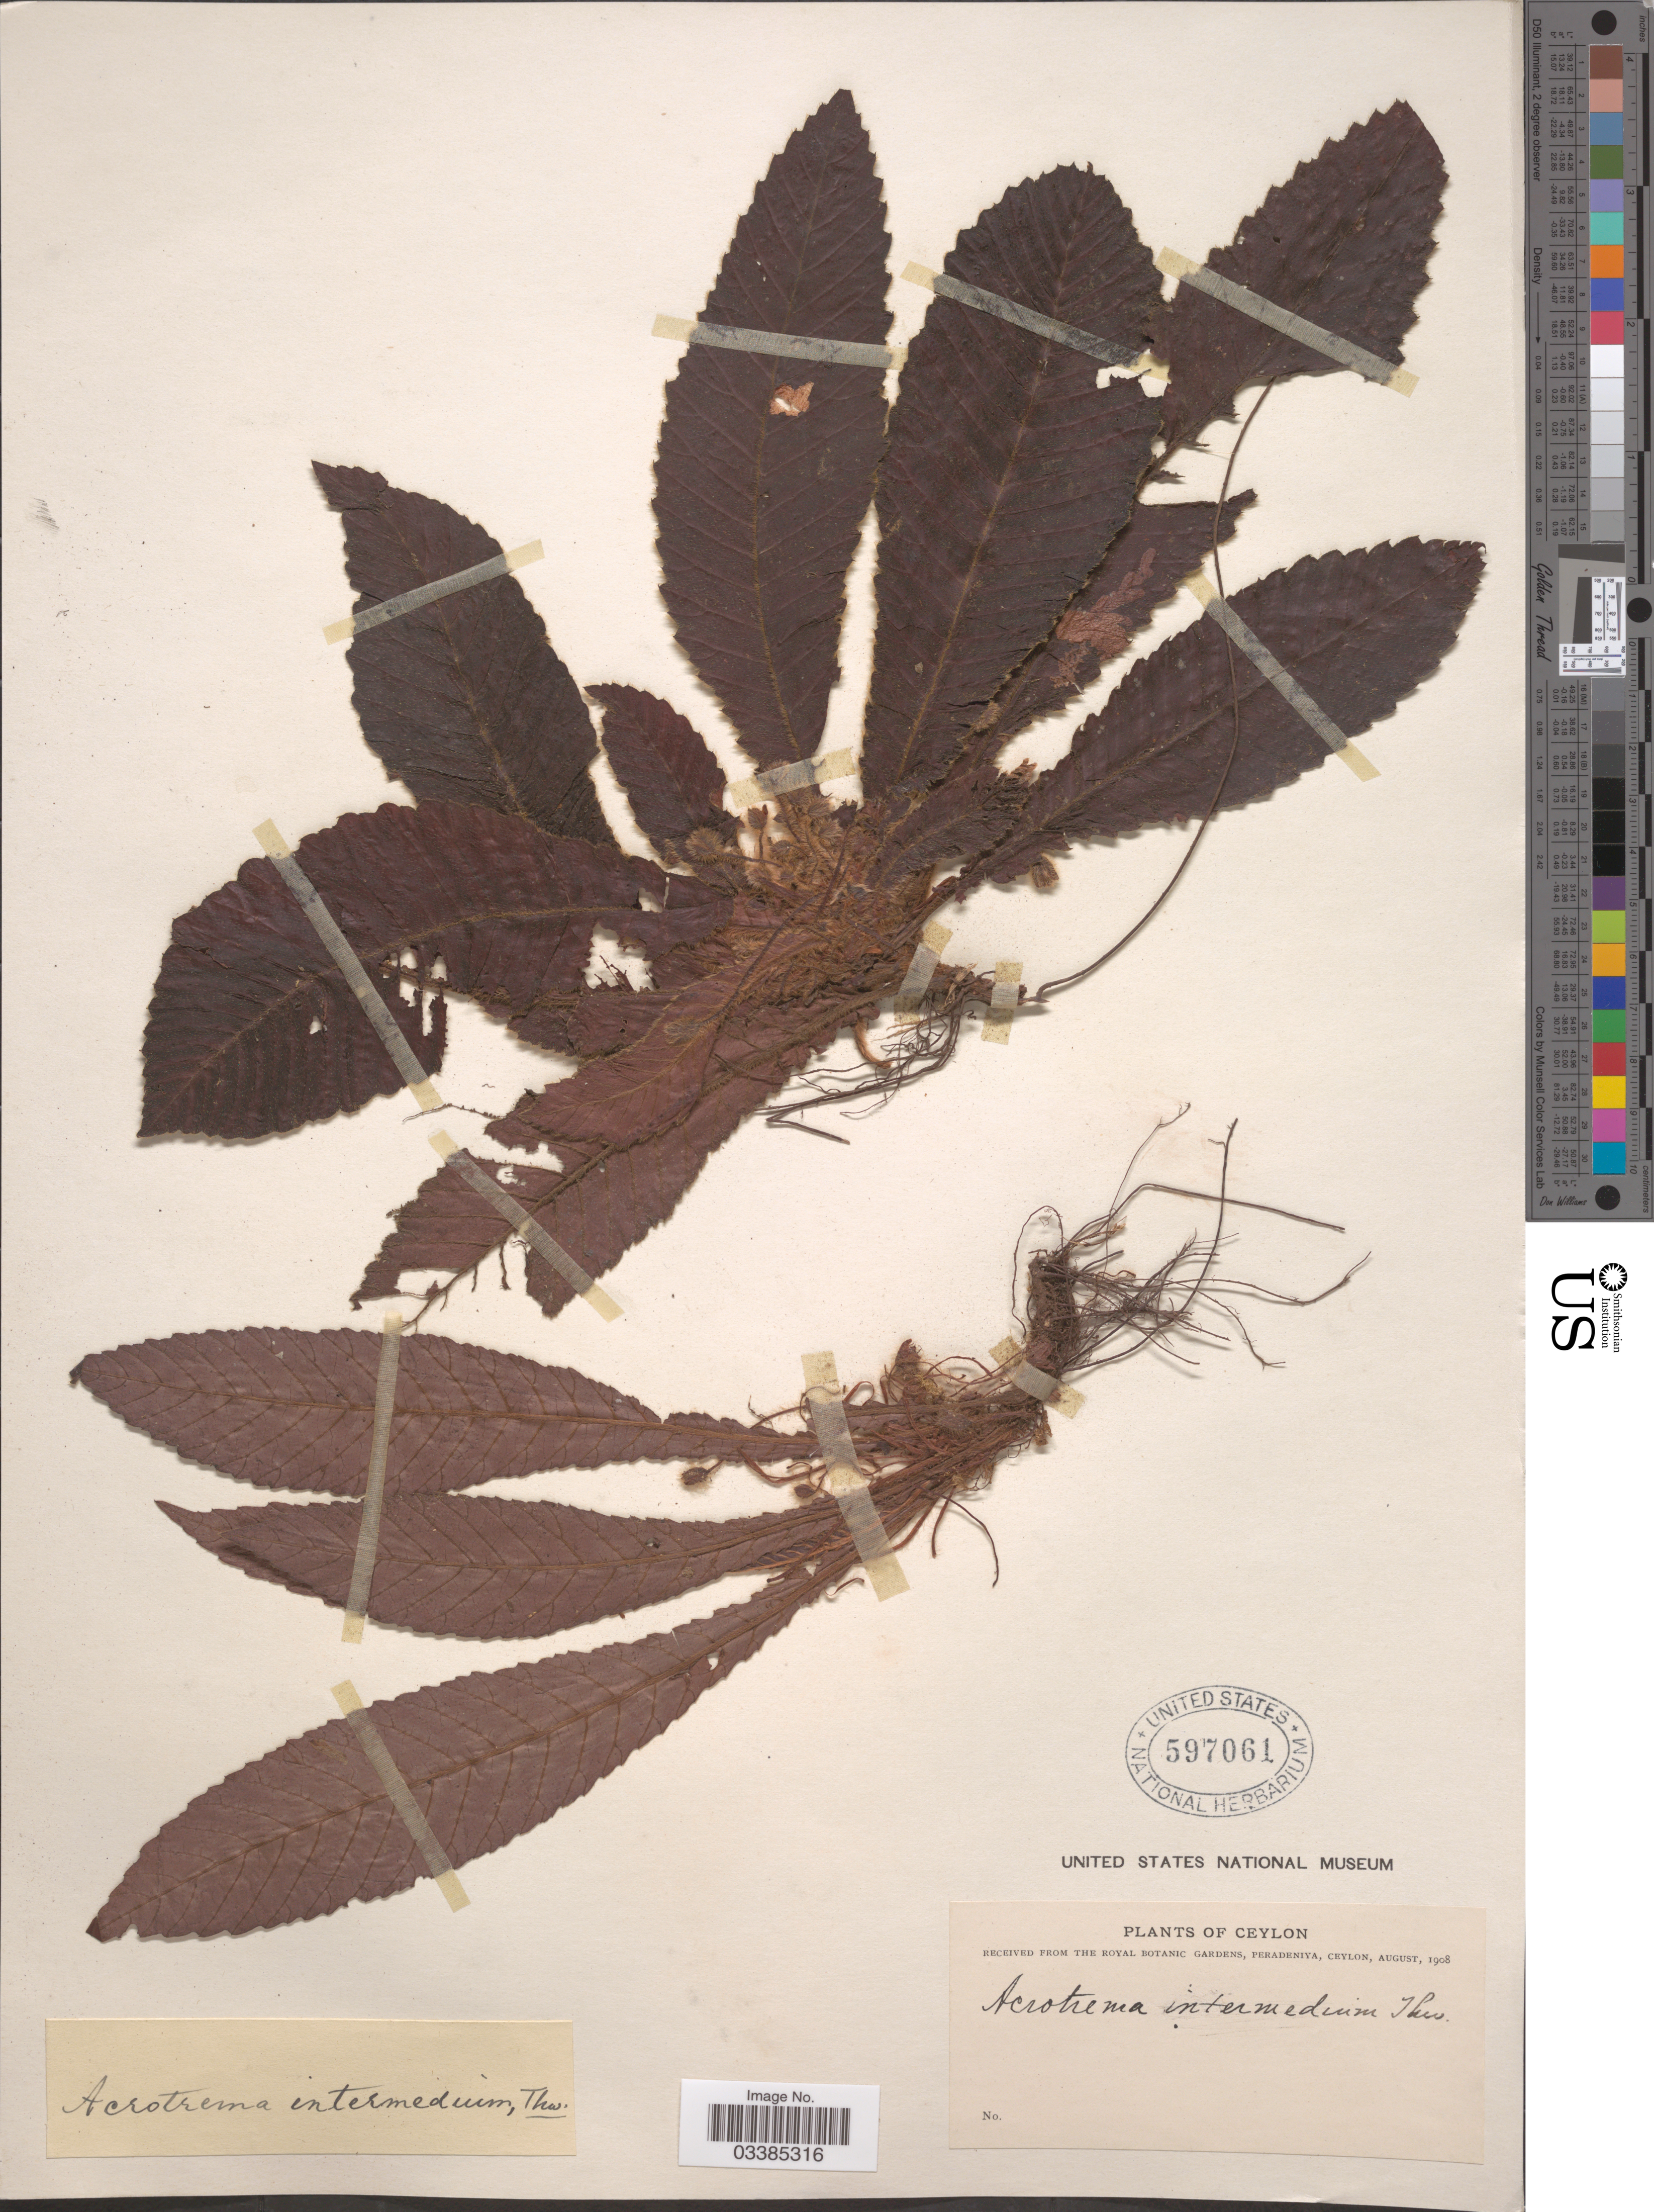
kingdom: Plantae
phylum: Tracheophyta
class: Magnoliopsida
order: Dilleniales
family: Dilleniaceae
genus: Acrotrema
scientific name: Acrotrema intermedium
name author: Thwaites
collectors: ex herb. Royal Botanic Gardens, Peradeniya, Ceylon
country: Sri Lanka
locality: Ceylon.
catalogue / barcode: US 597061